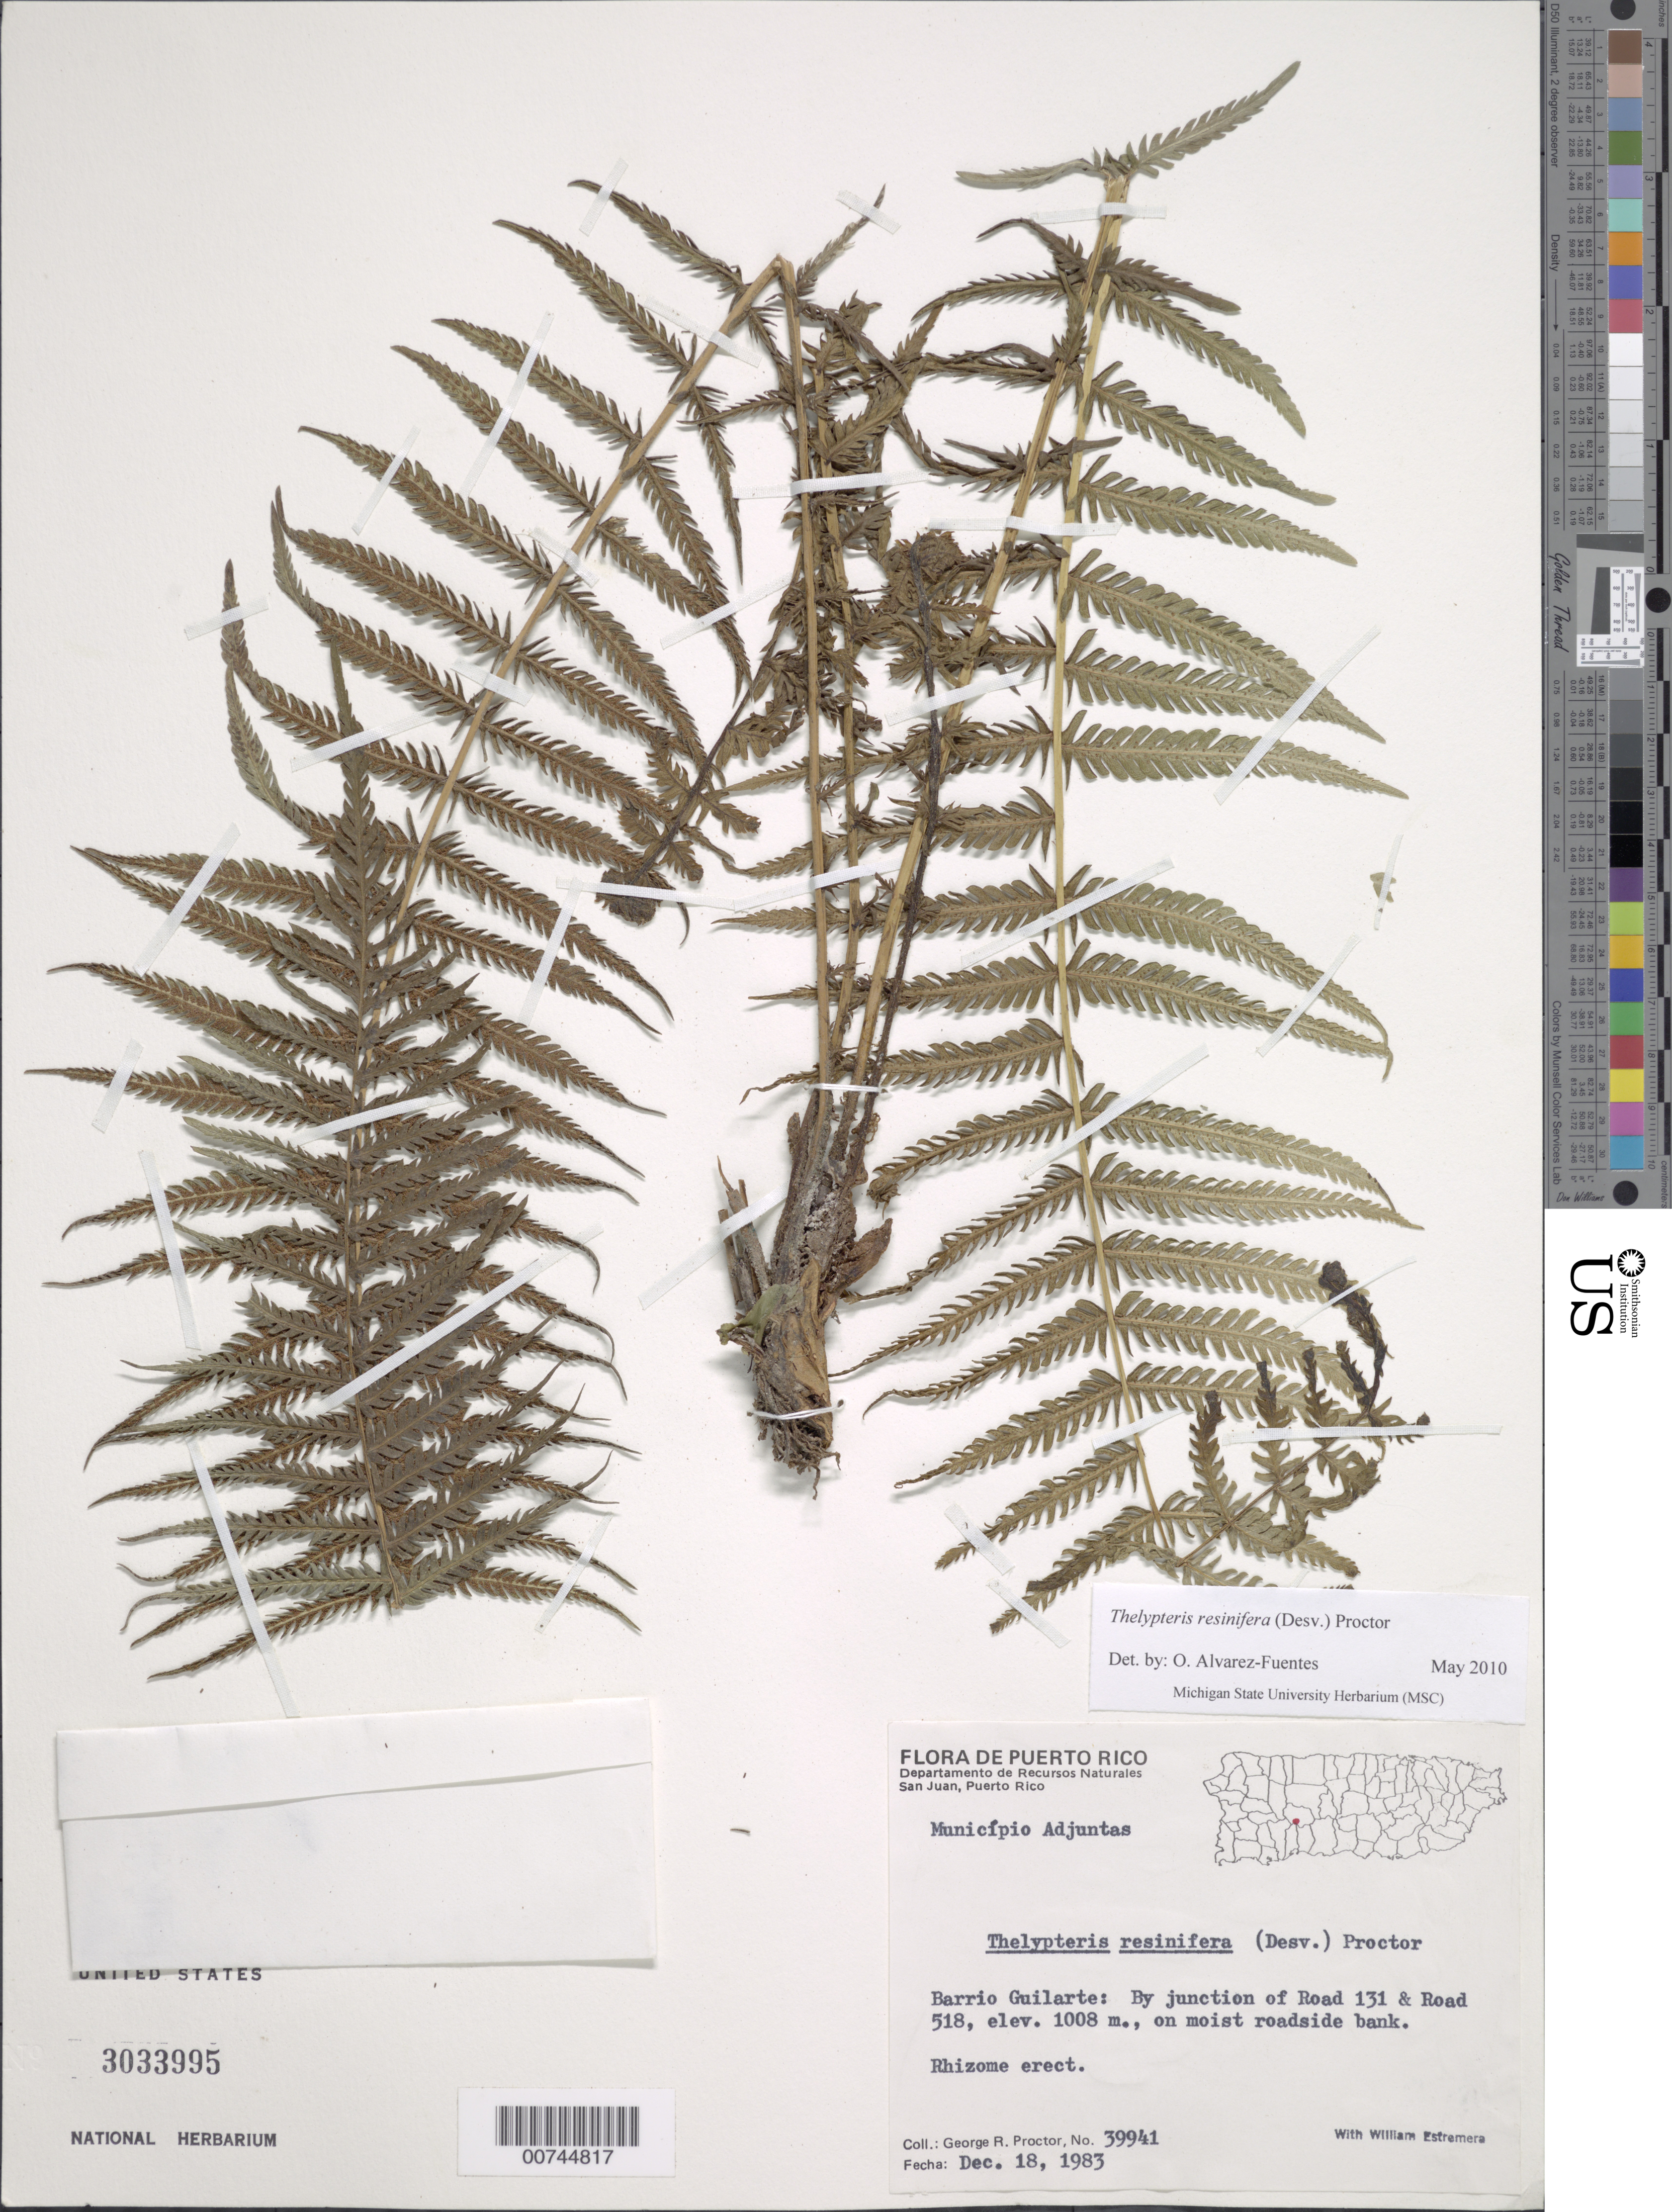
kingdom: Plantae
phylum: Tracheophyta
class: Polypodiopsida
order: Polypodiales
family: Thelypteridaceae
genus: Amauropelta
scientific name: Amauropelta resinifera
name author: (Desv.) Pic. Serm.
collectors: G. R. Proctor & W. Estremera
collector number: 39941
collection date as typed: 18 Dec 1983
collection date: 1983-12-18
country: Puerto Rico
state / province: Adjuntas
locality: Barrio Guilarte: By junction of Road 131 & Road 518, Municipio Adjuntas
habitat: On moist roadside bank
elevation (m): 1008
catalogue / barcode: US 3033995